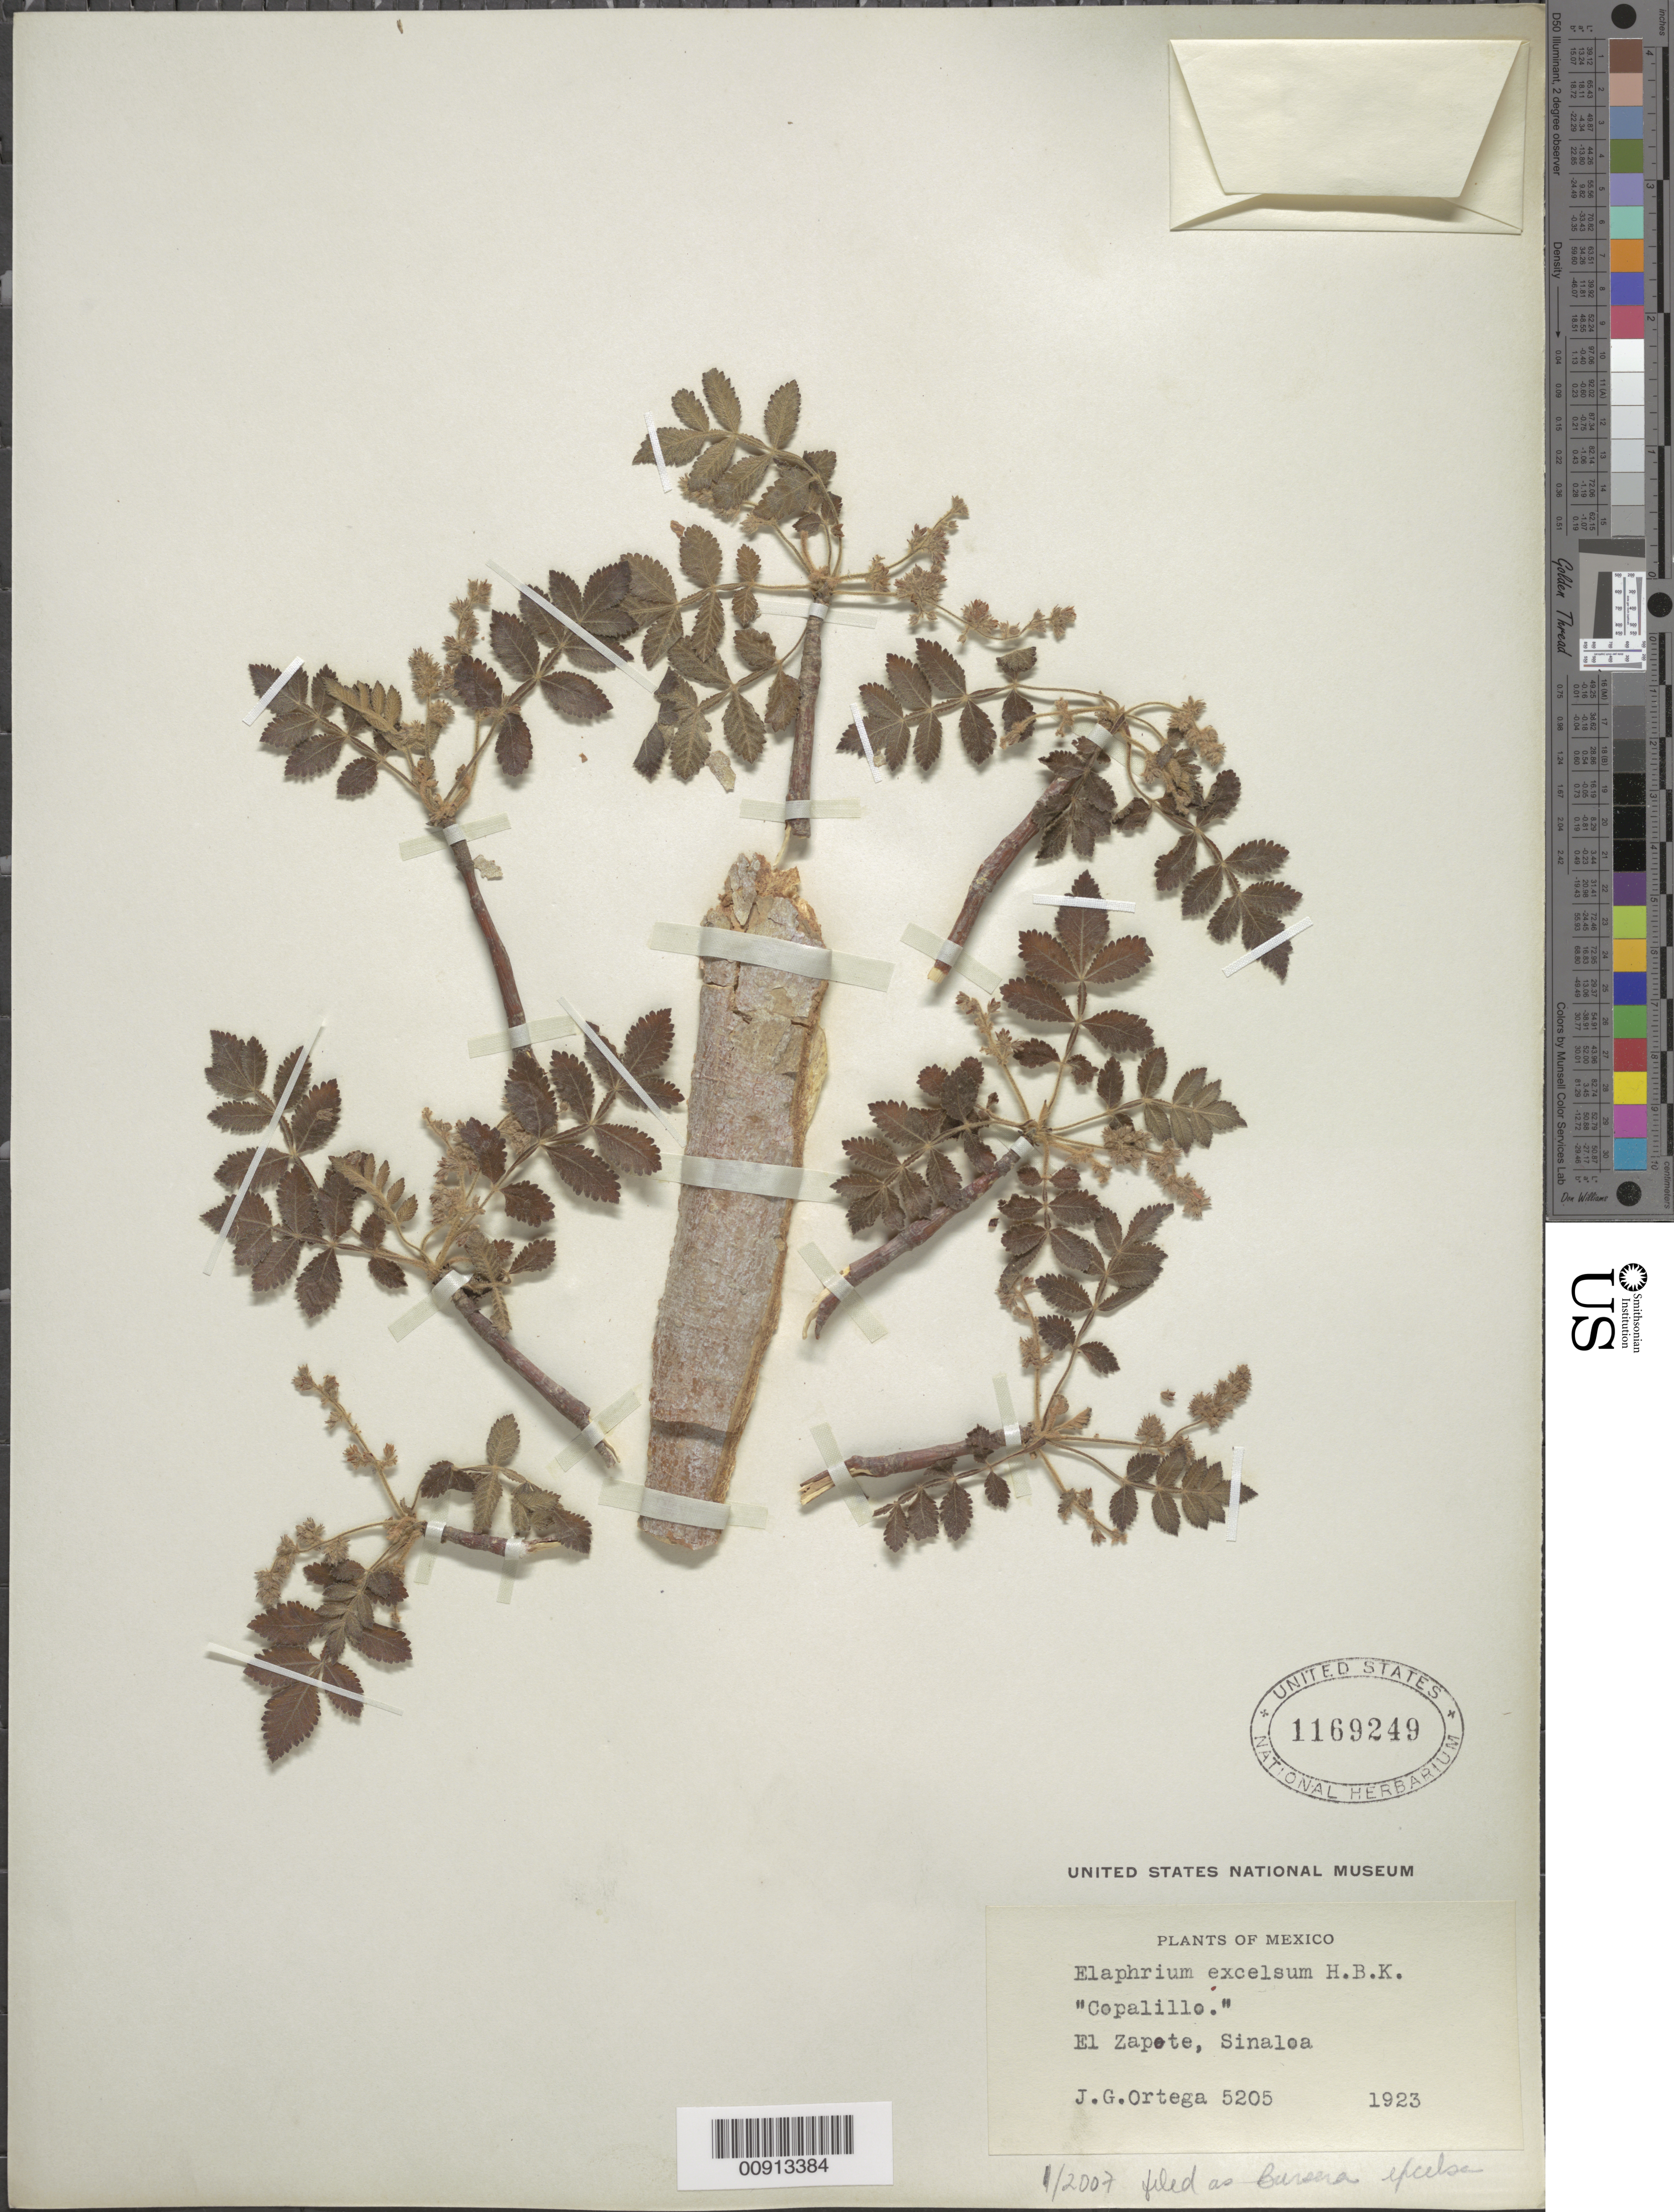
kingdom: Plantae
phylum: Tracheophyta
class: Magnoliopsida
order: Sapindales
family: Burseraceae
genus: Bursera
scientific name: Bursera excelsa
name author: (Kunth) Engl.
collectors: J. Ortega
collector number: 5205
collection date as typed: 1923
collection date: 1923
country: Mexico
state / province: Sinaloa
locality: El Zapote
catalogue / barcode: US 1169249